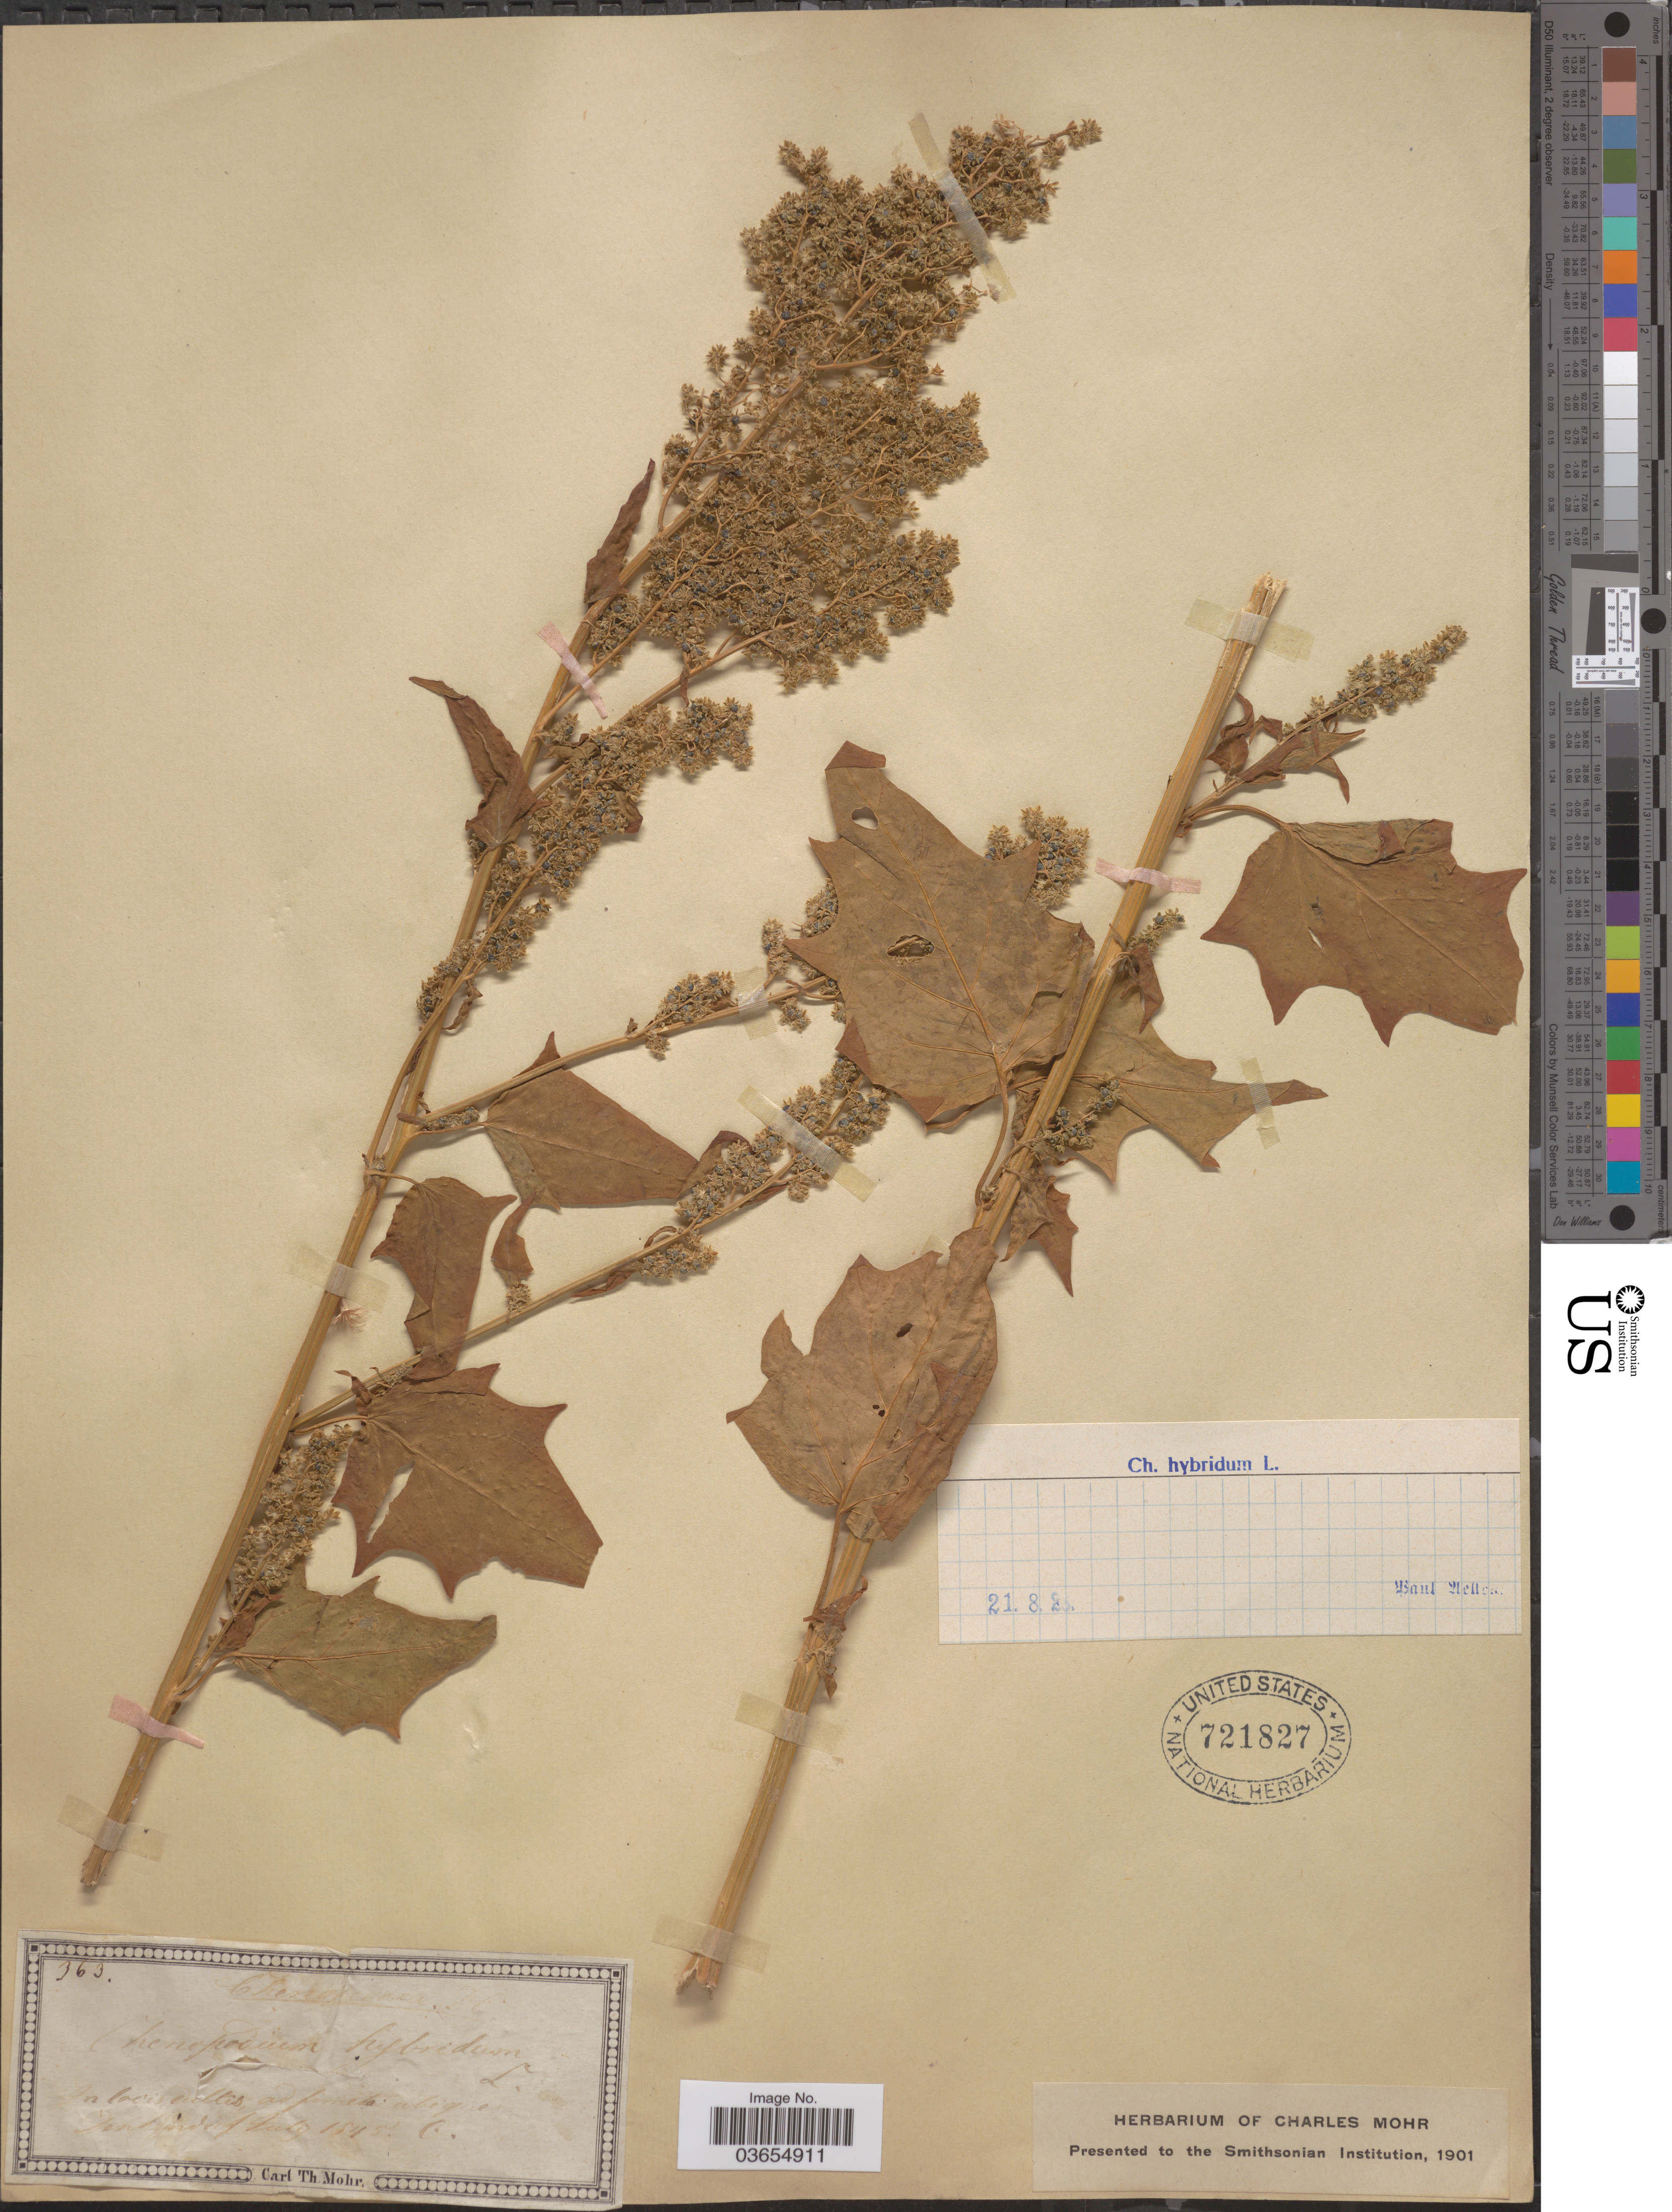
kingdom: Plantae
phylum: Tracheophyta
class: Magnoliopsida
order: Caryophyllales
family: Amaranthaceae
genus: Chenopodium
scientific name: Chenopodium hybridum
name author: L.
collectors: Mohr, C. T. (herbarium)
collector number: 363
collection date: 1845-07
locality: In locis cultis ad [illegible text].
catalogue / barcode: US 721827